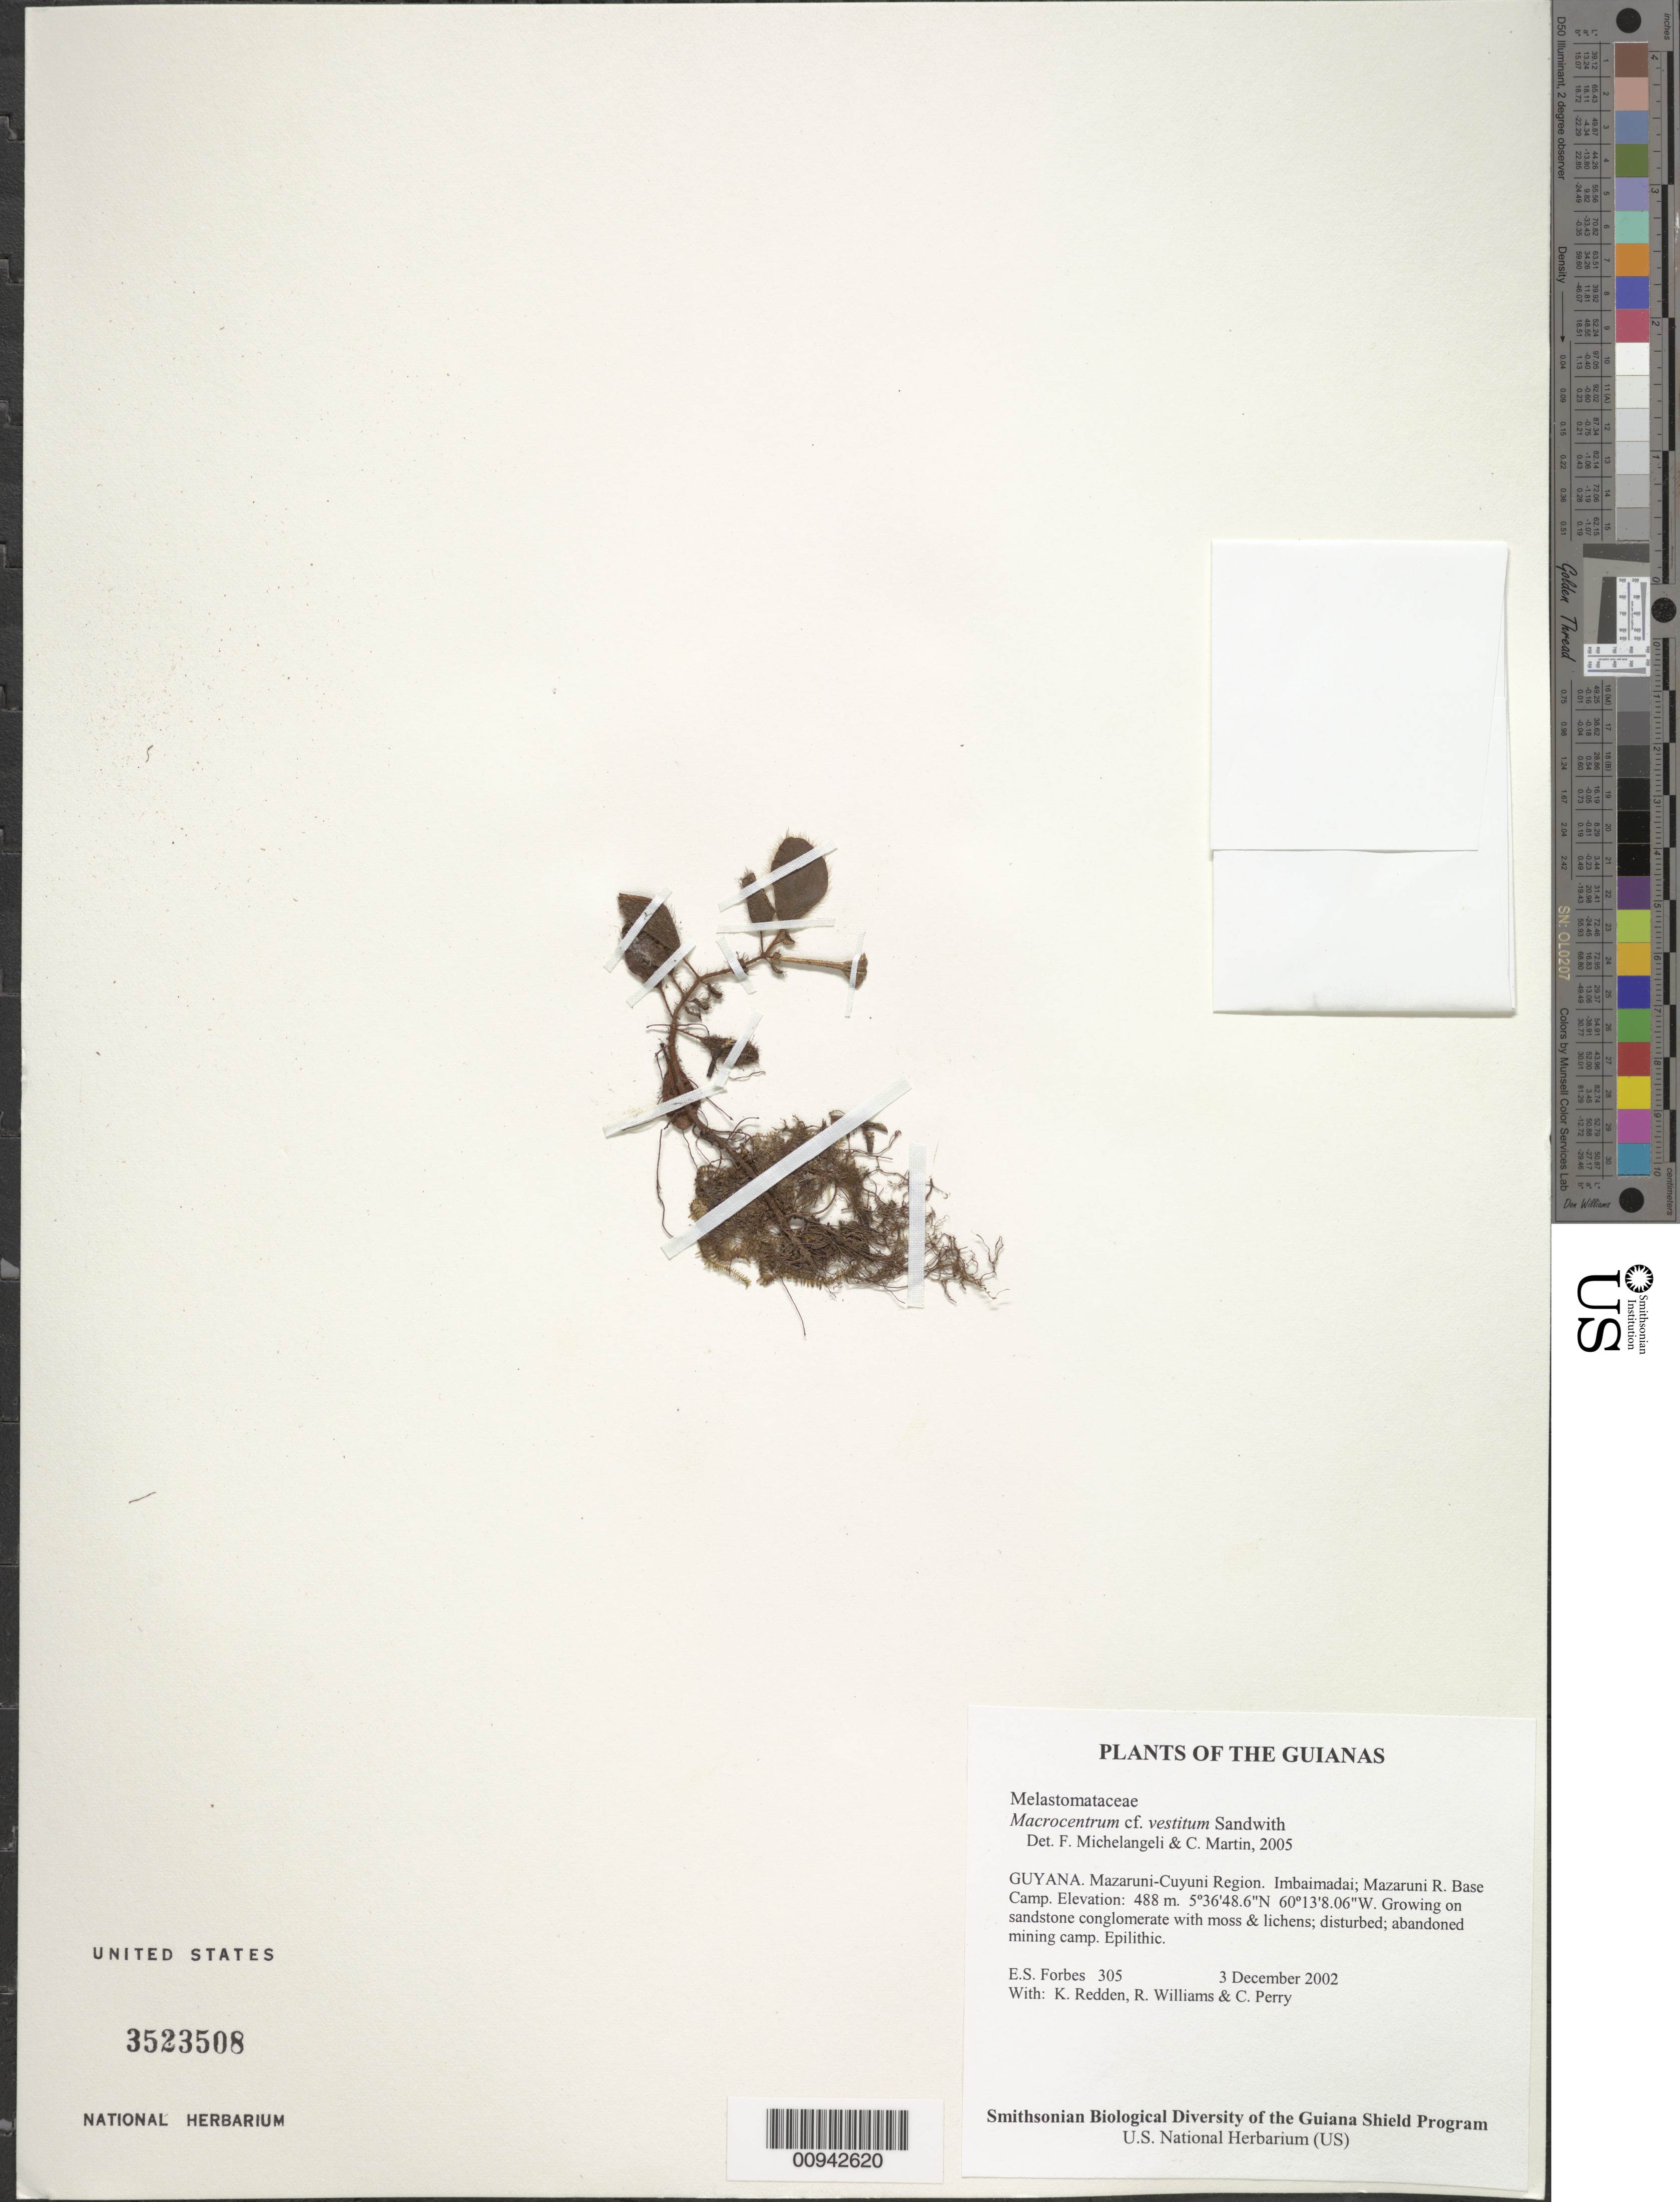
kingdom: Plantae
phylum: Tracheophyta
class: Magnoliopsida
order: Myrtales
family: Melastomataceae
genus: Macrocentrum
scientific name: Macrocentrum vestitum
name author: Sandwith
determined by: Michelangeli, F. A.; Martin, C.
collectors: E. Forbes, K. M. Redden, R. Williams & C. Perry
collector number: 305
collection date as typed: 3 December 2002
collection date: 2002-12-03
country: Guyana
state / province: Cuyuni-Mazaruni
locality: Imbaimadai; Mazaruni R. Base Camp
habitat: Growing on sandstone conglomerate with moss & lichens; disturbed; abandoned mining camp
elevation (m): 488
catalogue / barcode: US 3523508